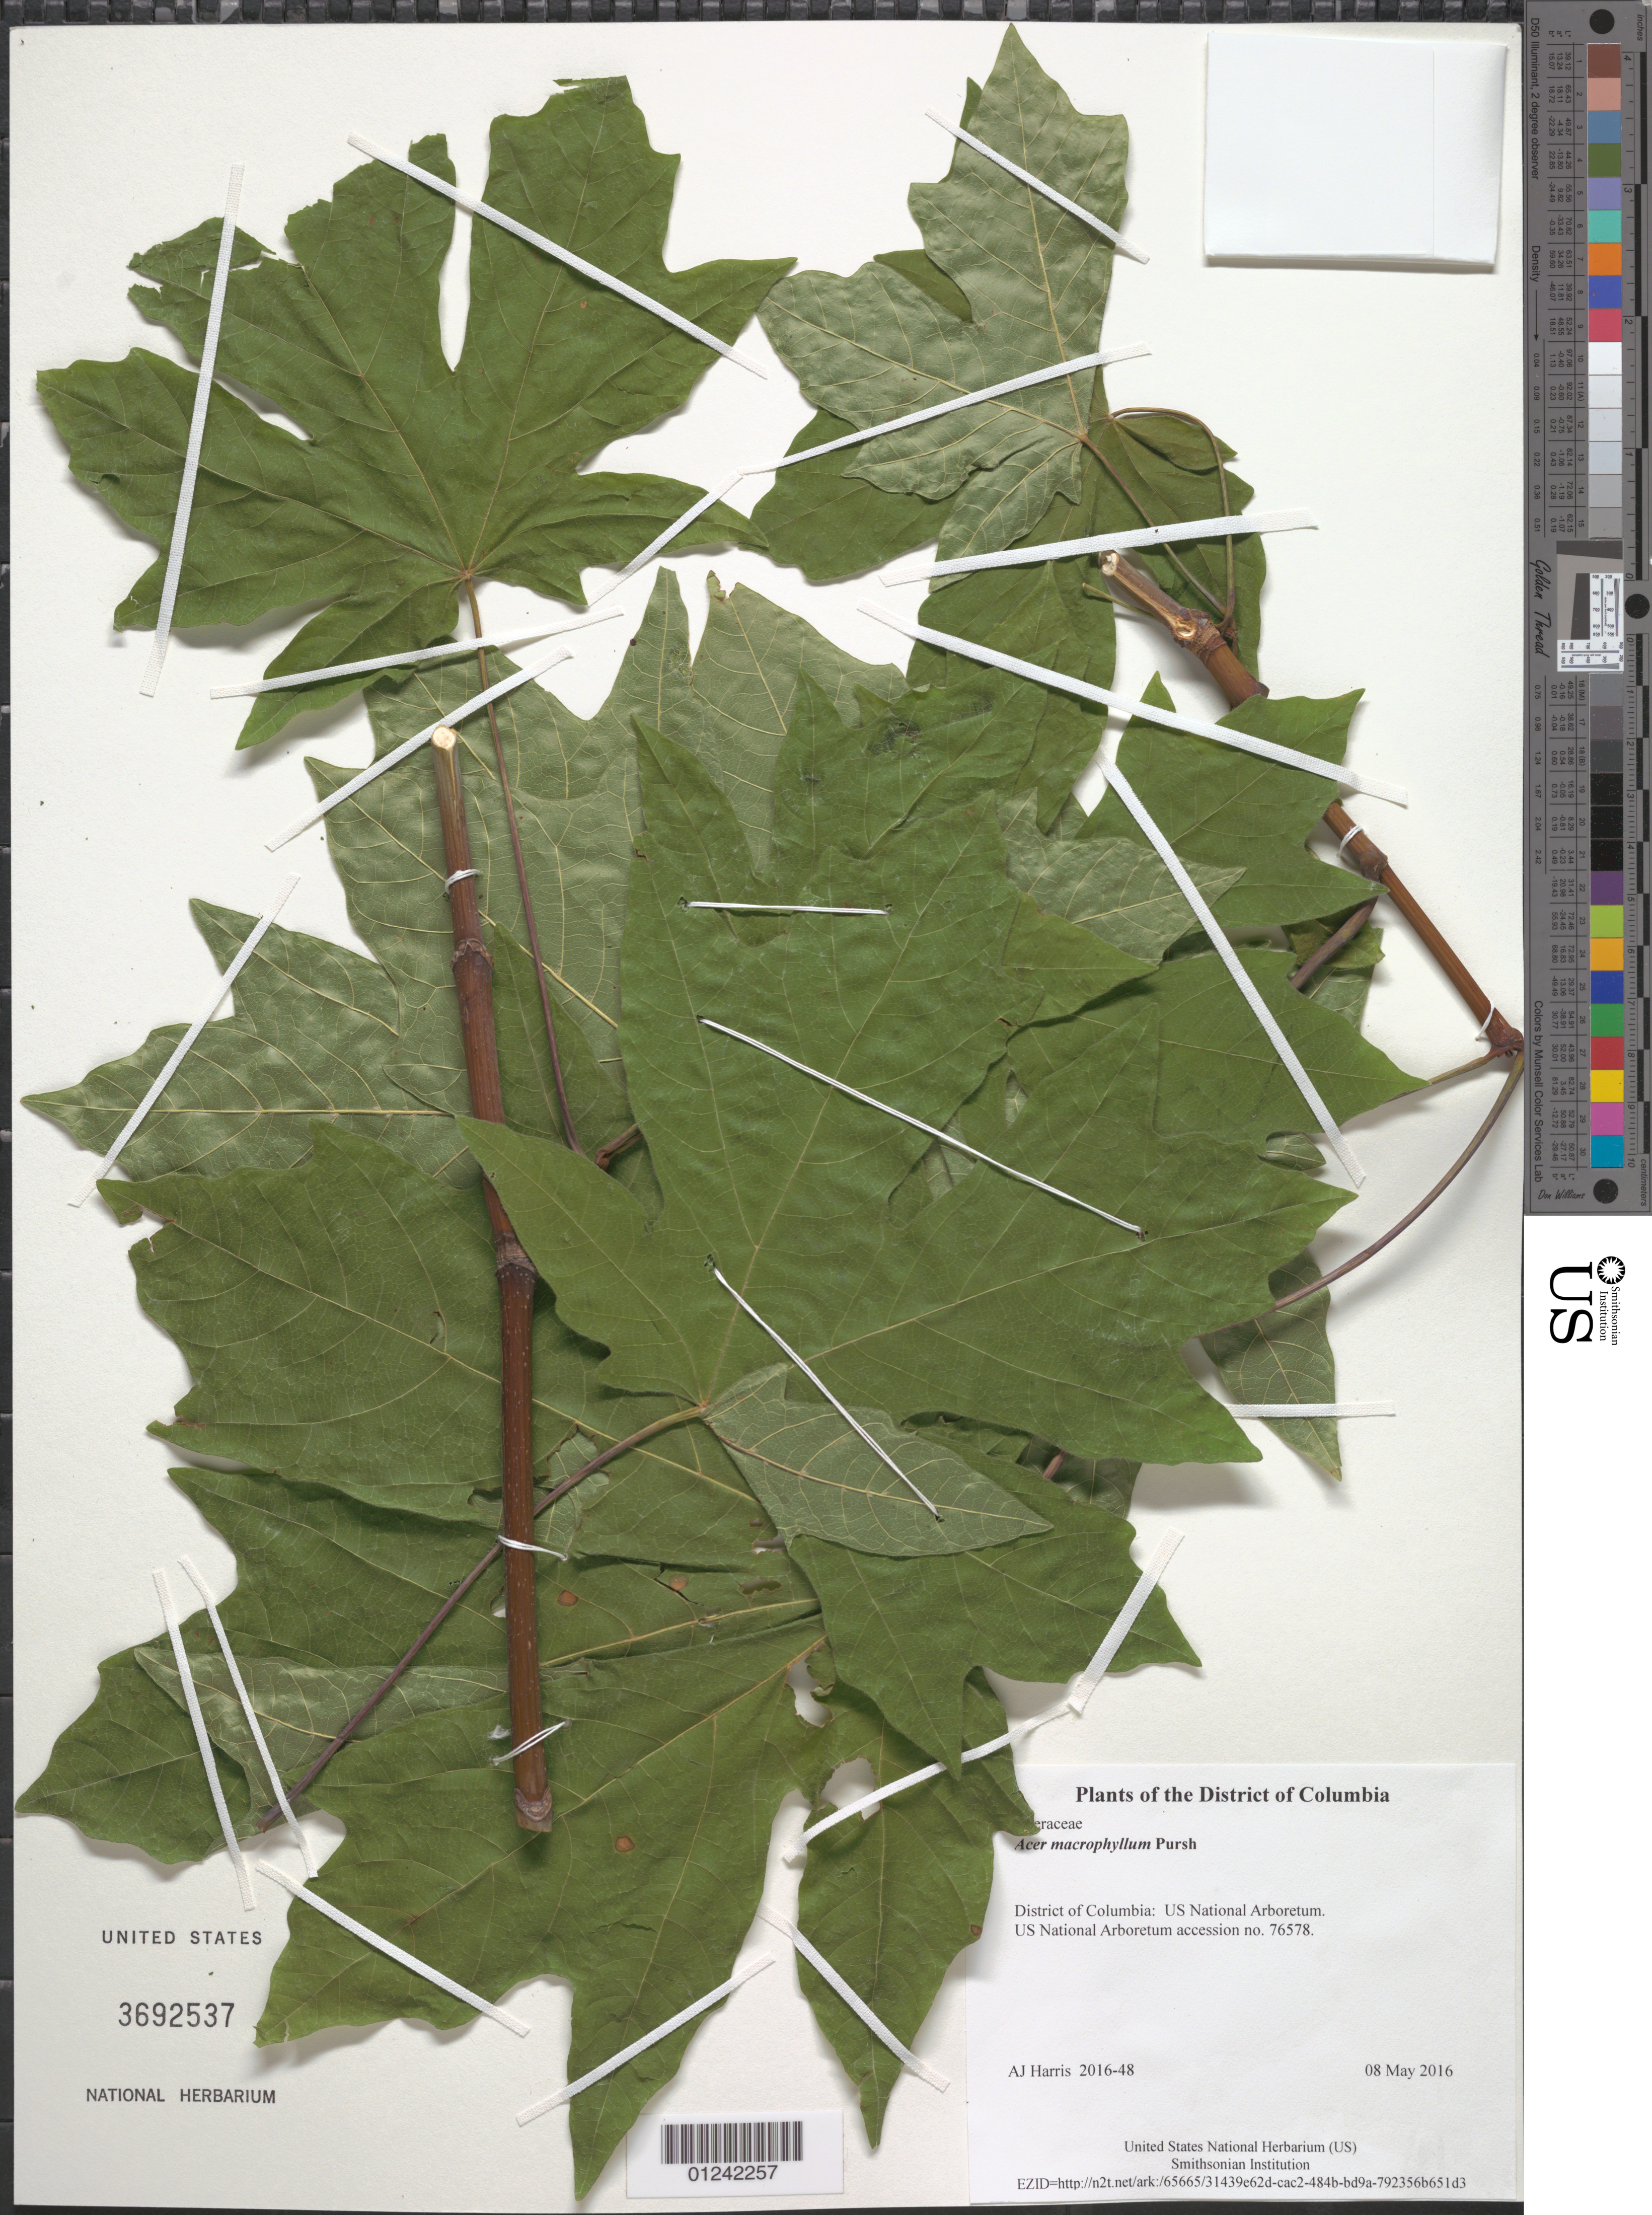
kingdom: Plantae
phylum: Tracheophyta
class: Magnoliopsida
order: Sapindales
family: Sapindaceae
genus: Acer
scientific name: Acer macrophyllum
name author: Pursh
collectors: A. J. Harris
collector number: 2016-48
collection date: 2016-05-08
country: United States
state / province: District of Columbia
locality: US National Arboretum.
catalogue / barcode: US 3692537